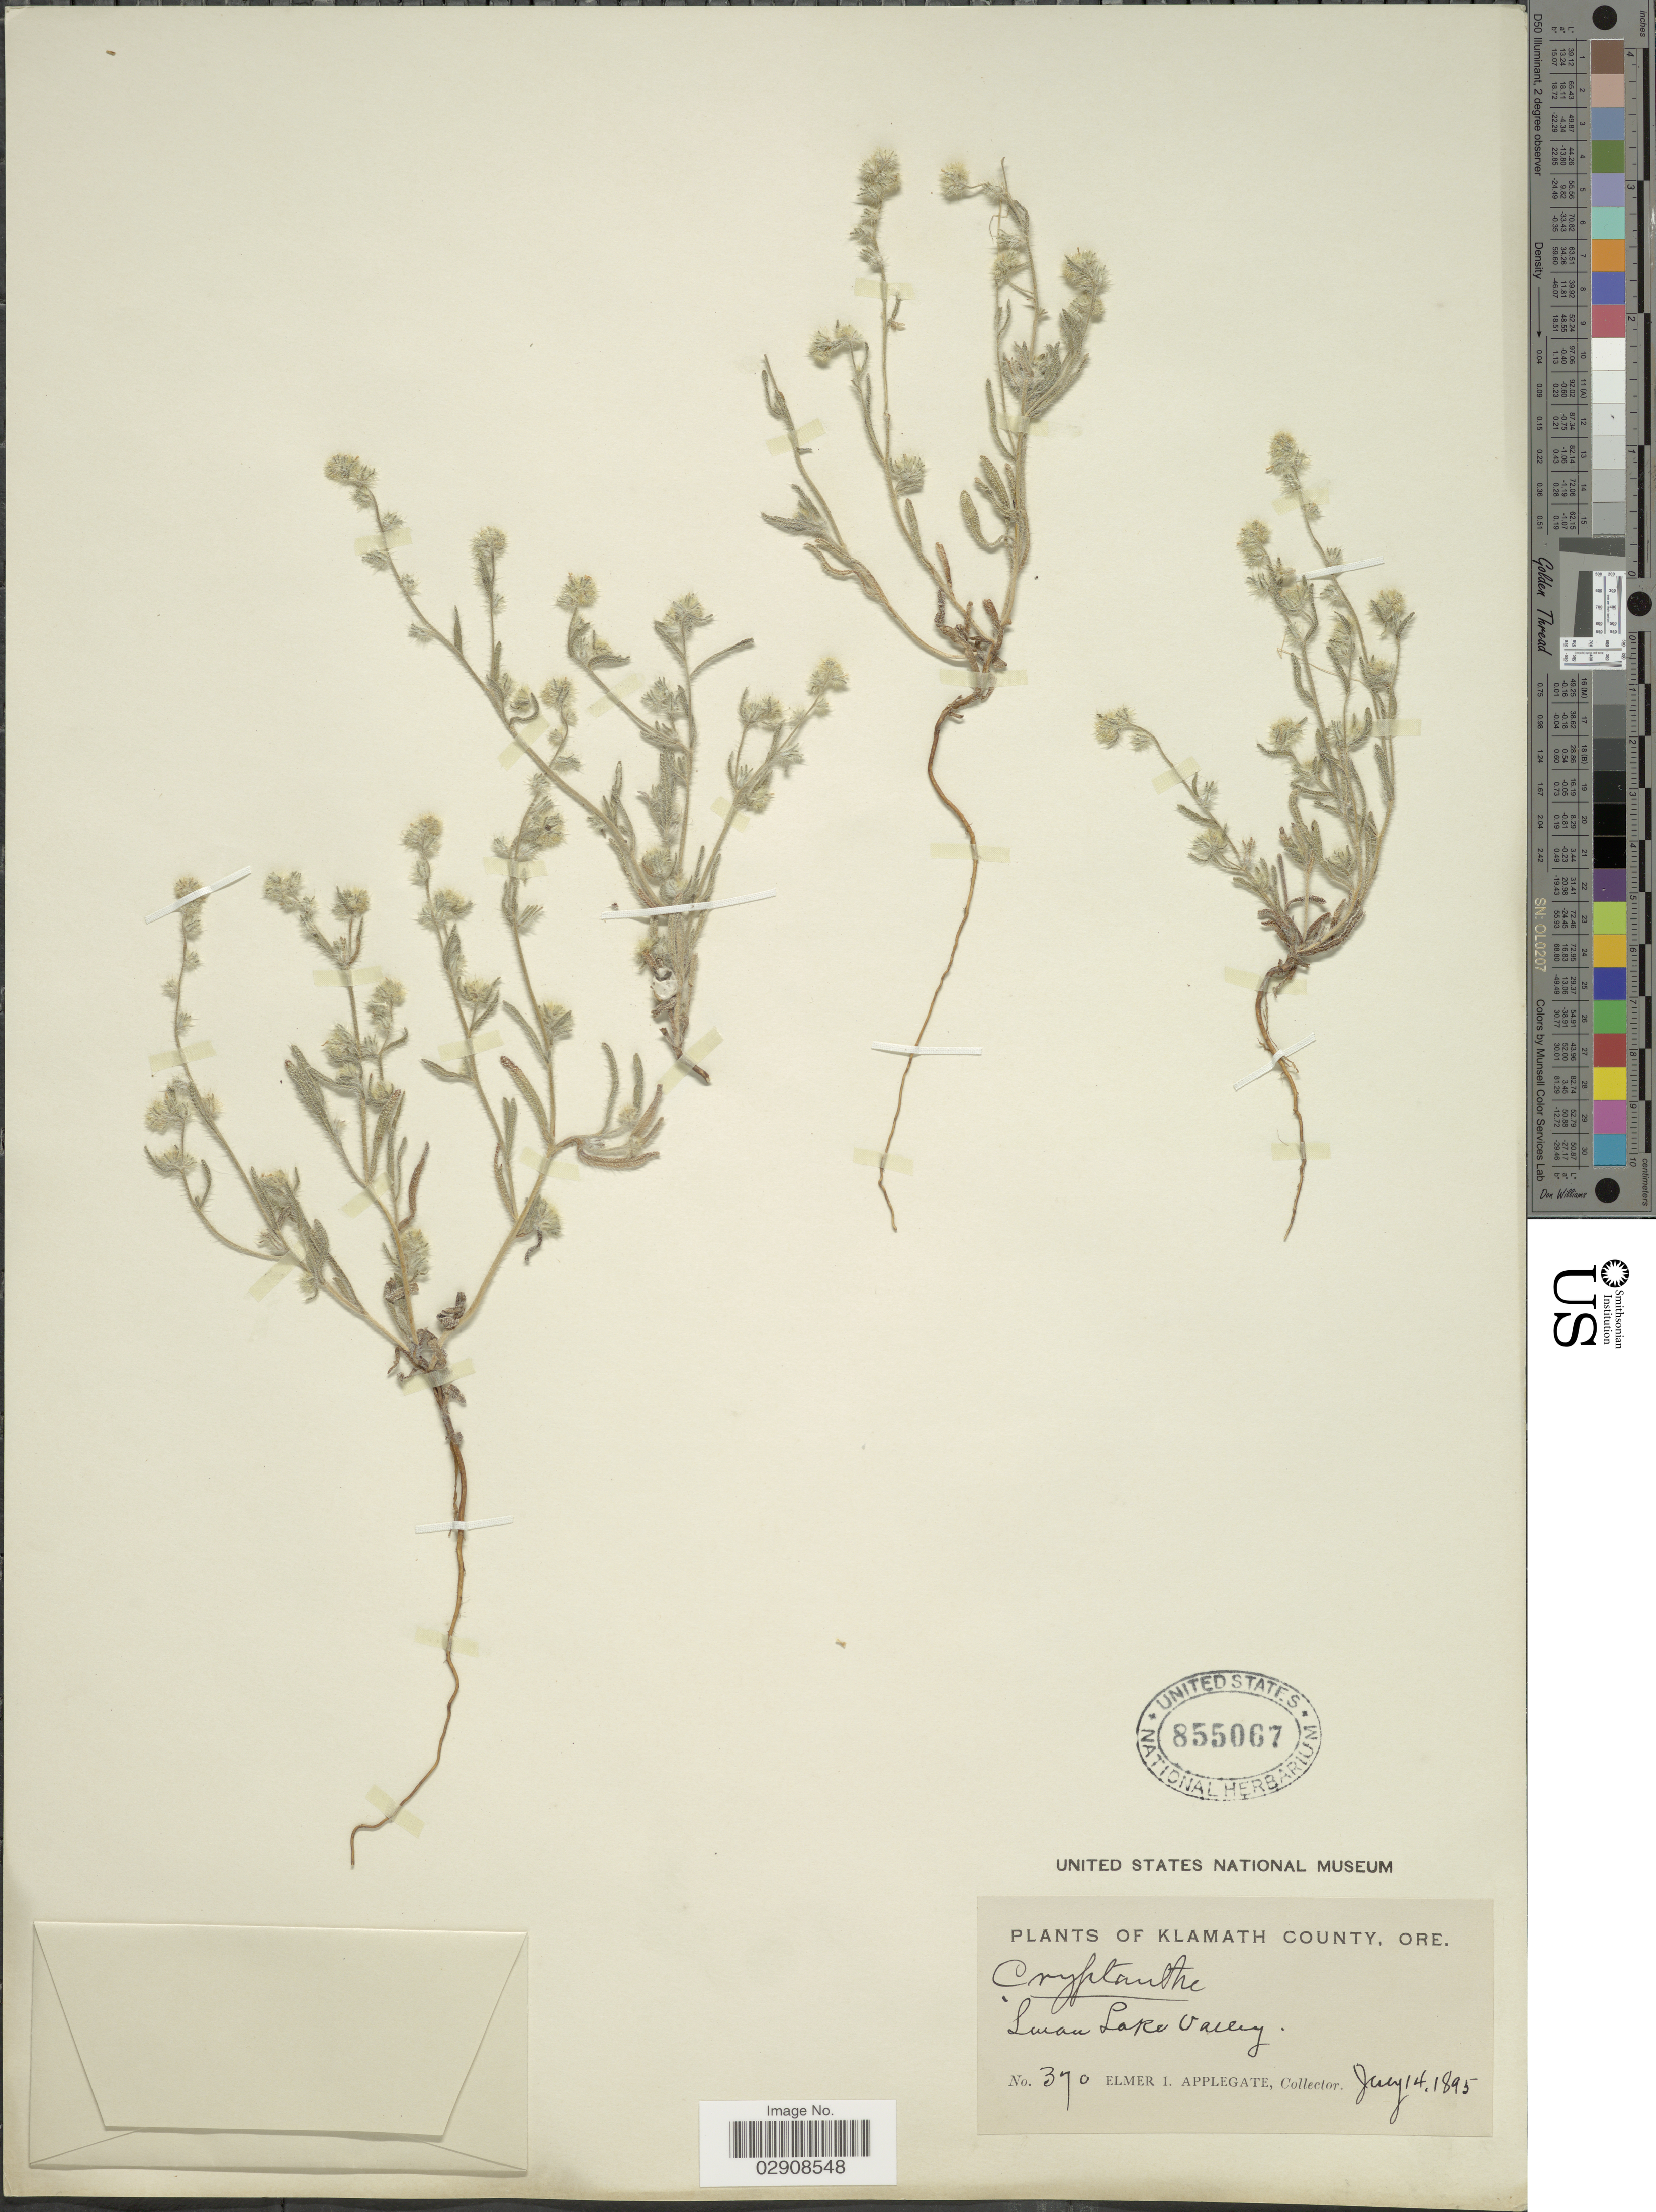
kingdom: Plantae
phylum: Tracheophyta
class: Magnoliopsida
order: Boraginales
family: Boraginaceae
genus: Cryptantha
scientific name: Cryptantha sp.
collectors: E. I. Applegate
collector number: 370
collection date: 1895-07-14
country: United States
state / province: Oregon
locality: Klamath county. Swan Lake Valley.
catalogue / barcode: US 855067